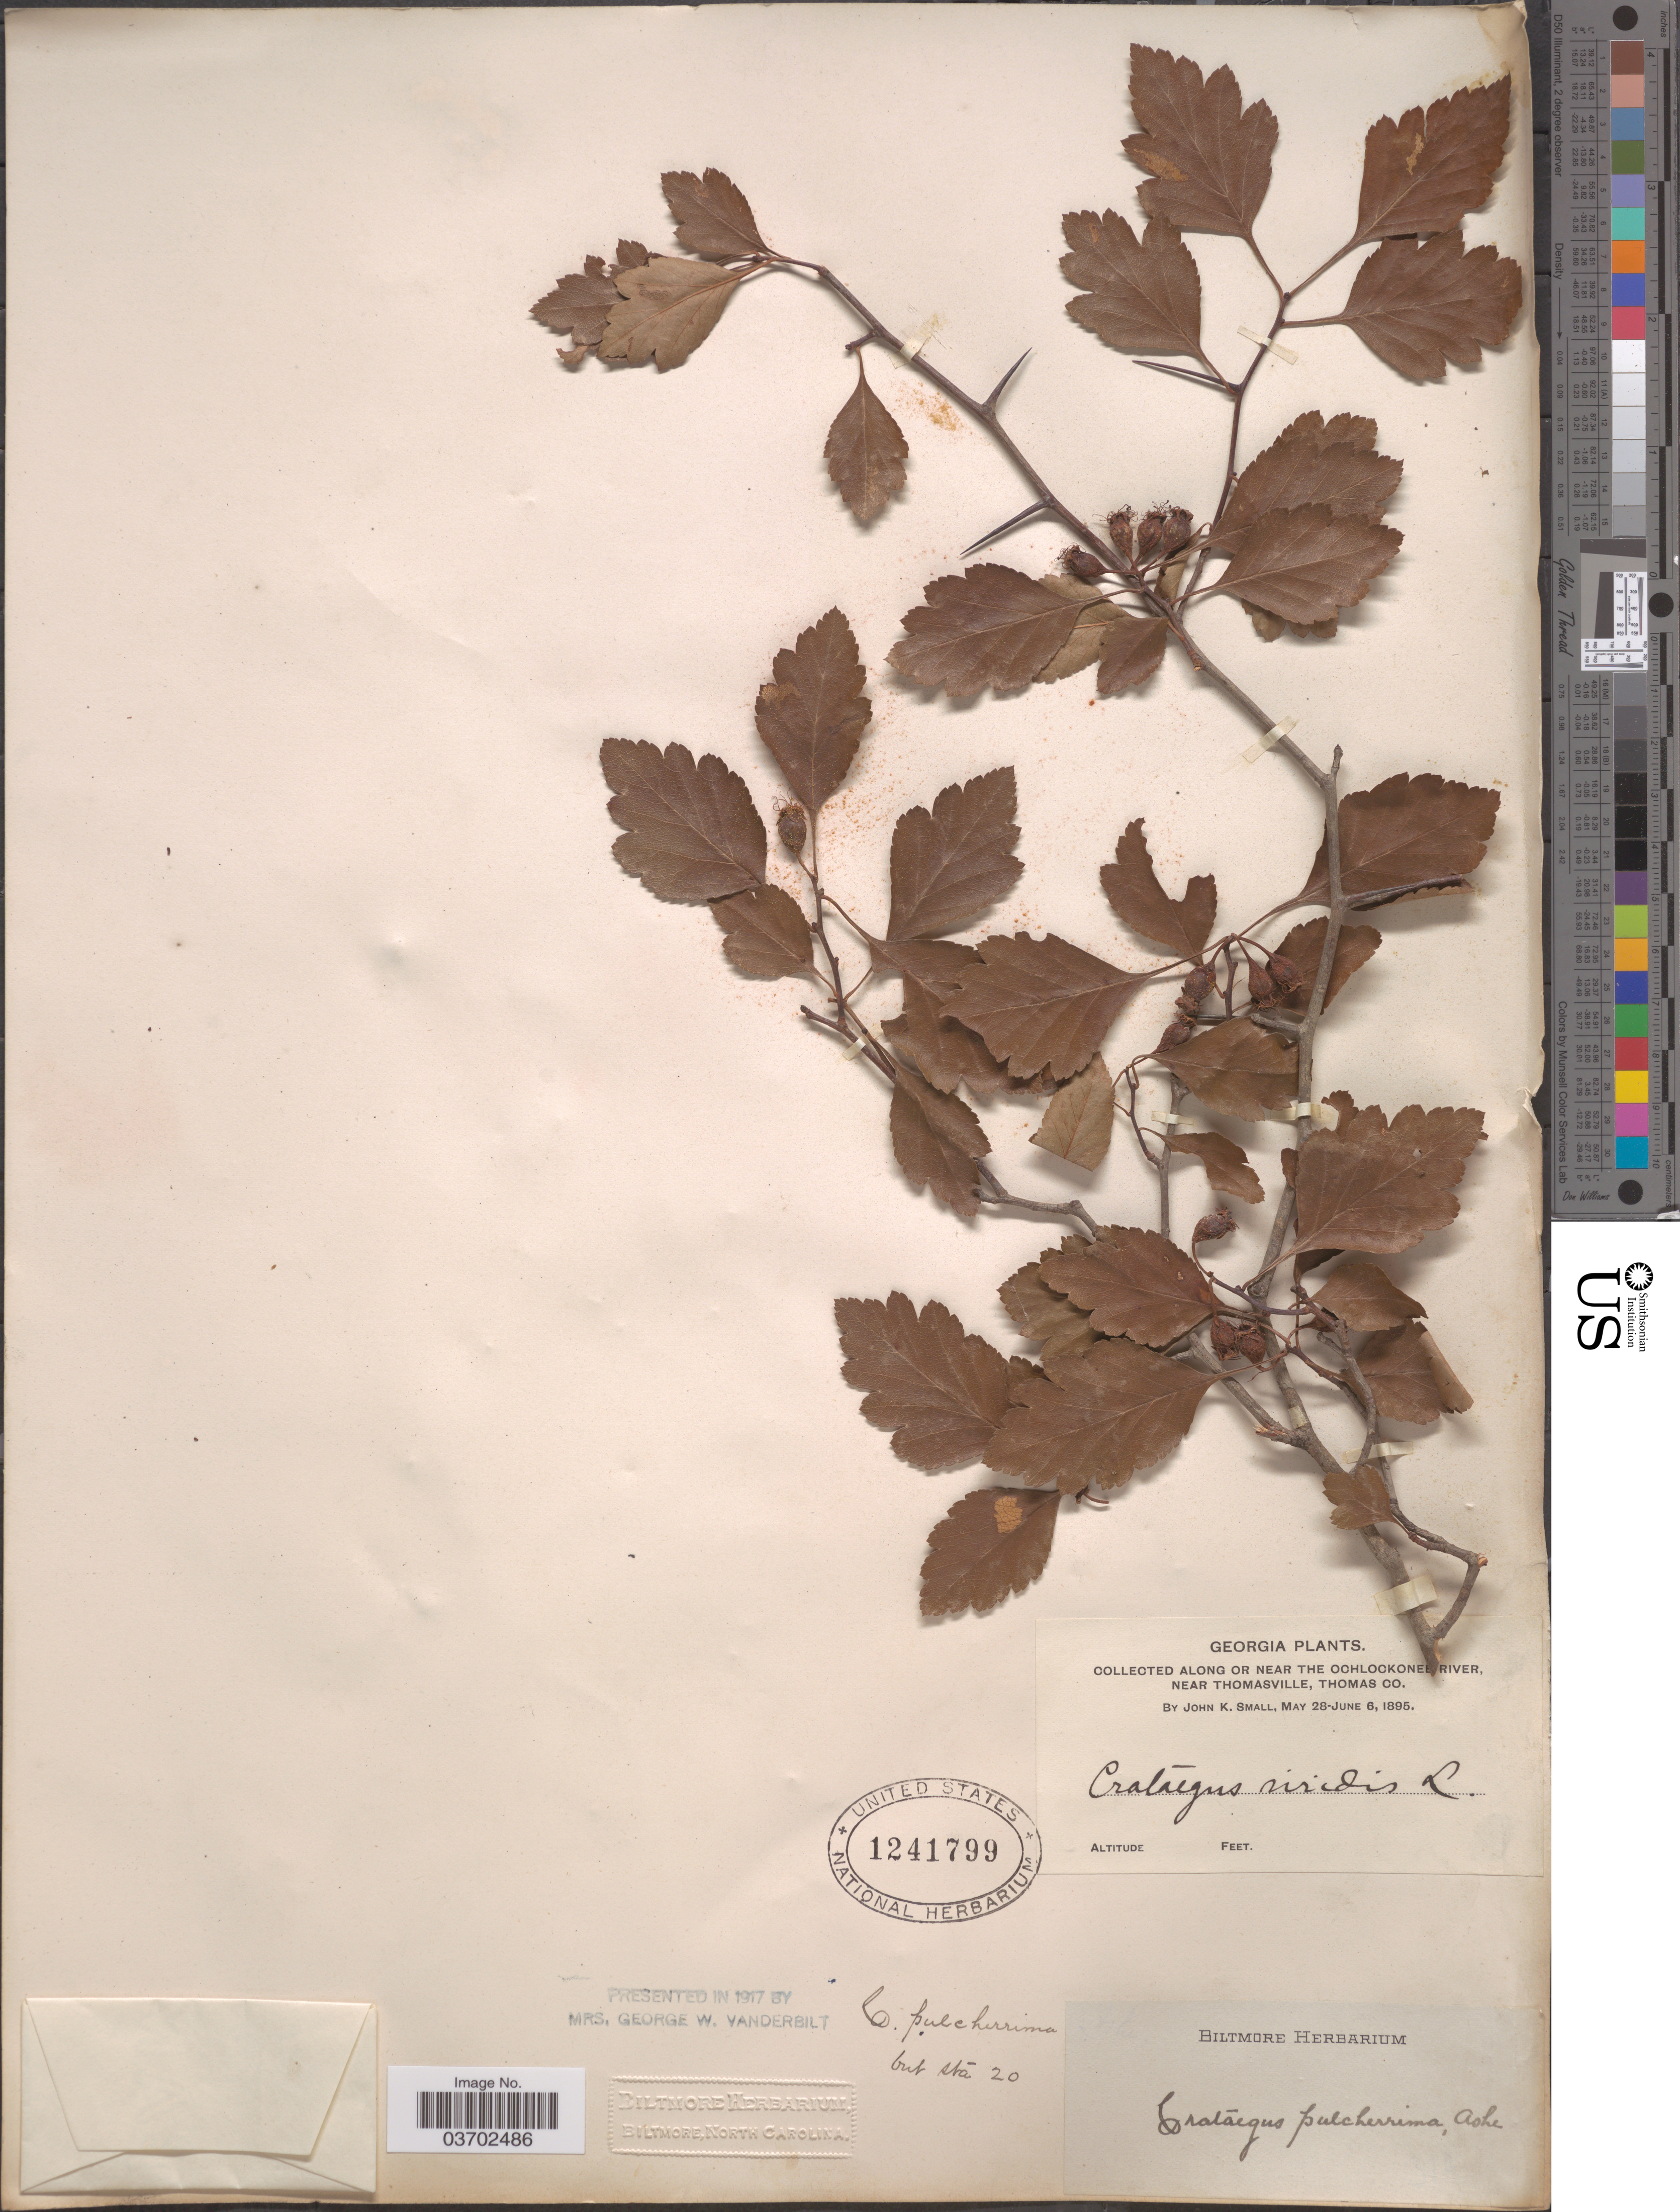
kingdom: Plantae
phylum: Tracheophyta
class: Magnoliopsida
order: Rosales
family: Rosaceae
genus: Crataegus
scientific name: Crataegus viridis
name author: L.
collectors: J. K. Small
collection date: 1895-05-28/1895-06-06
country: United States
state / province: Georgia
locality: Along or near the Ochlockonee River, near Thomasville, Thomas Co.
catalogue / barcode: US 1241799